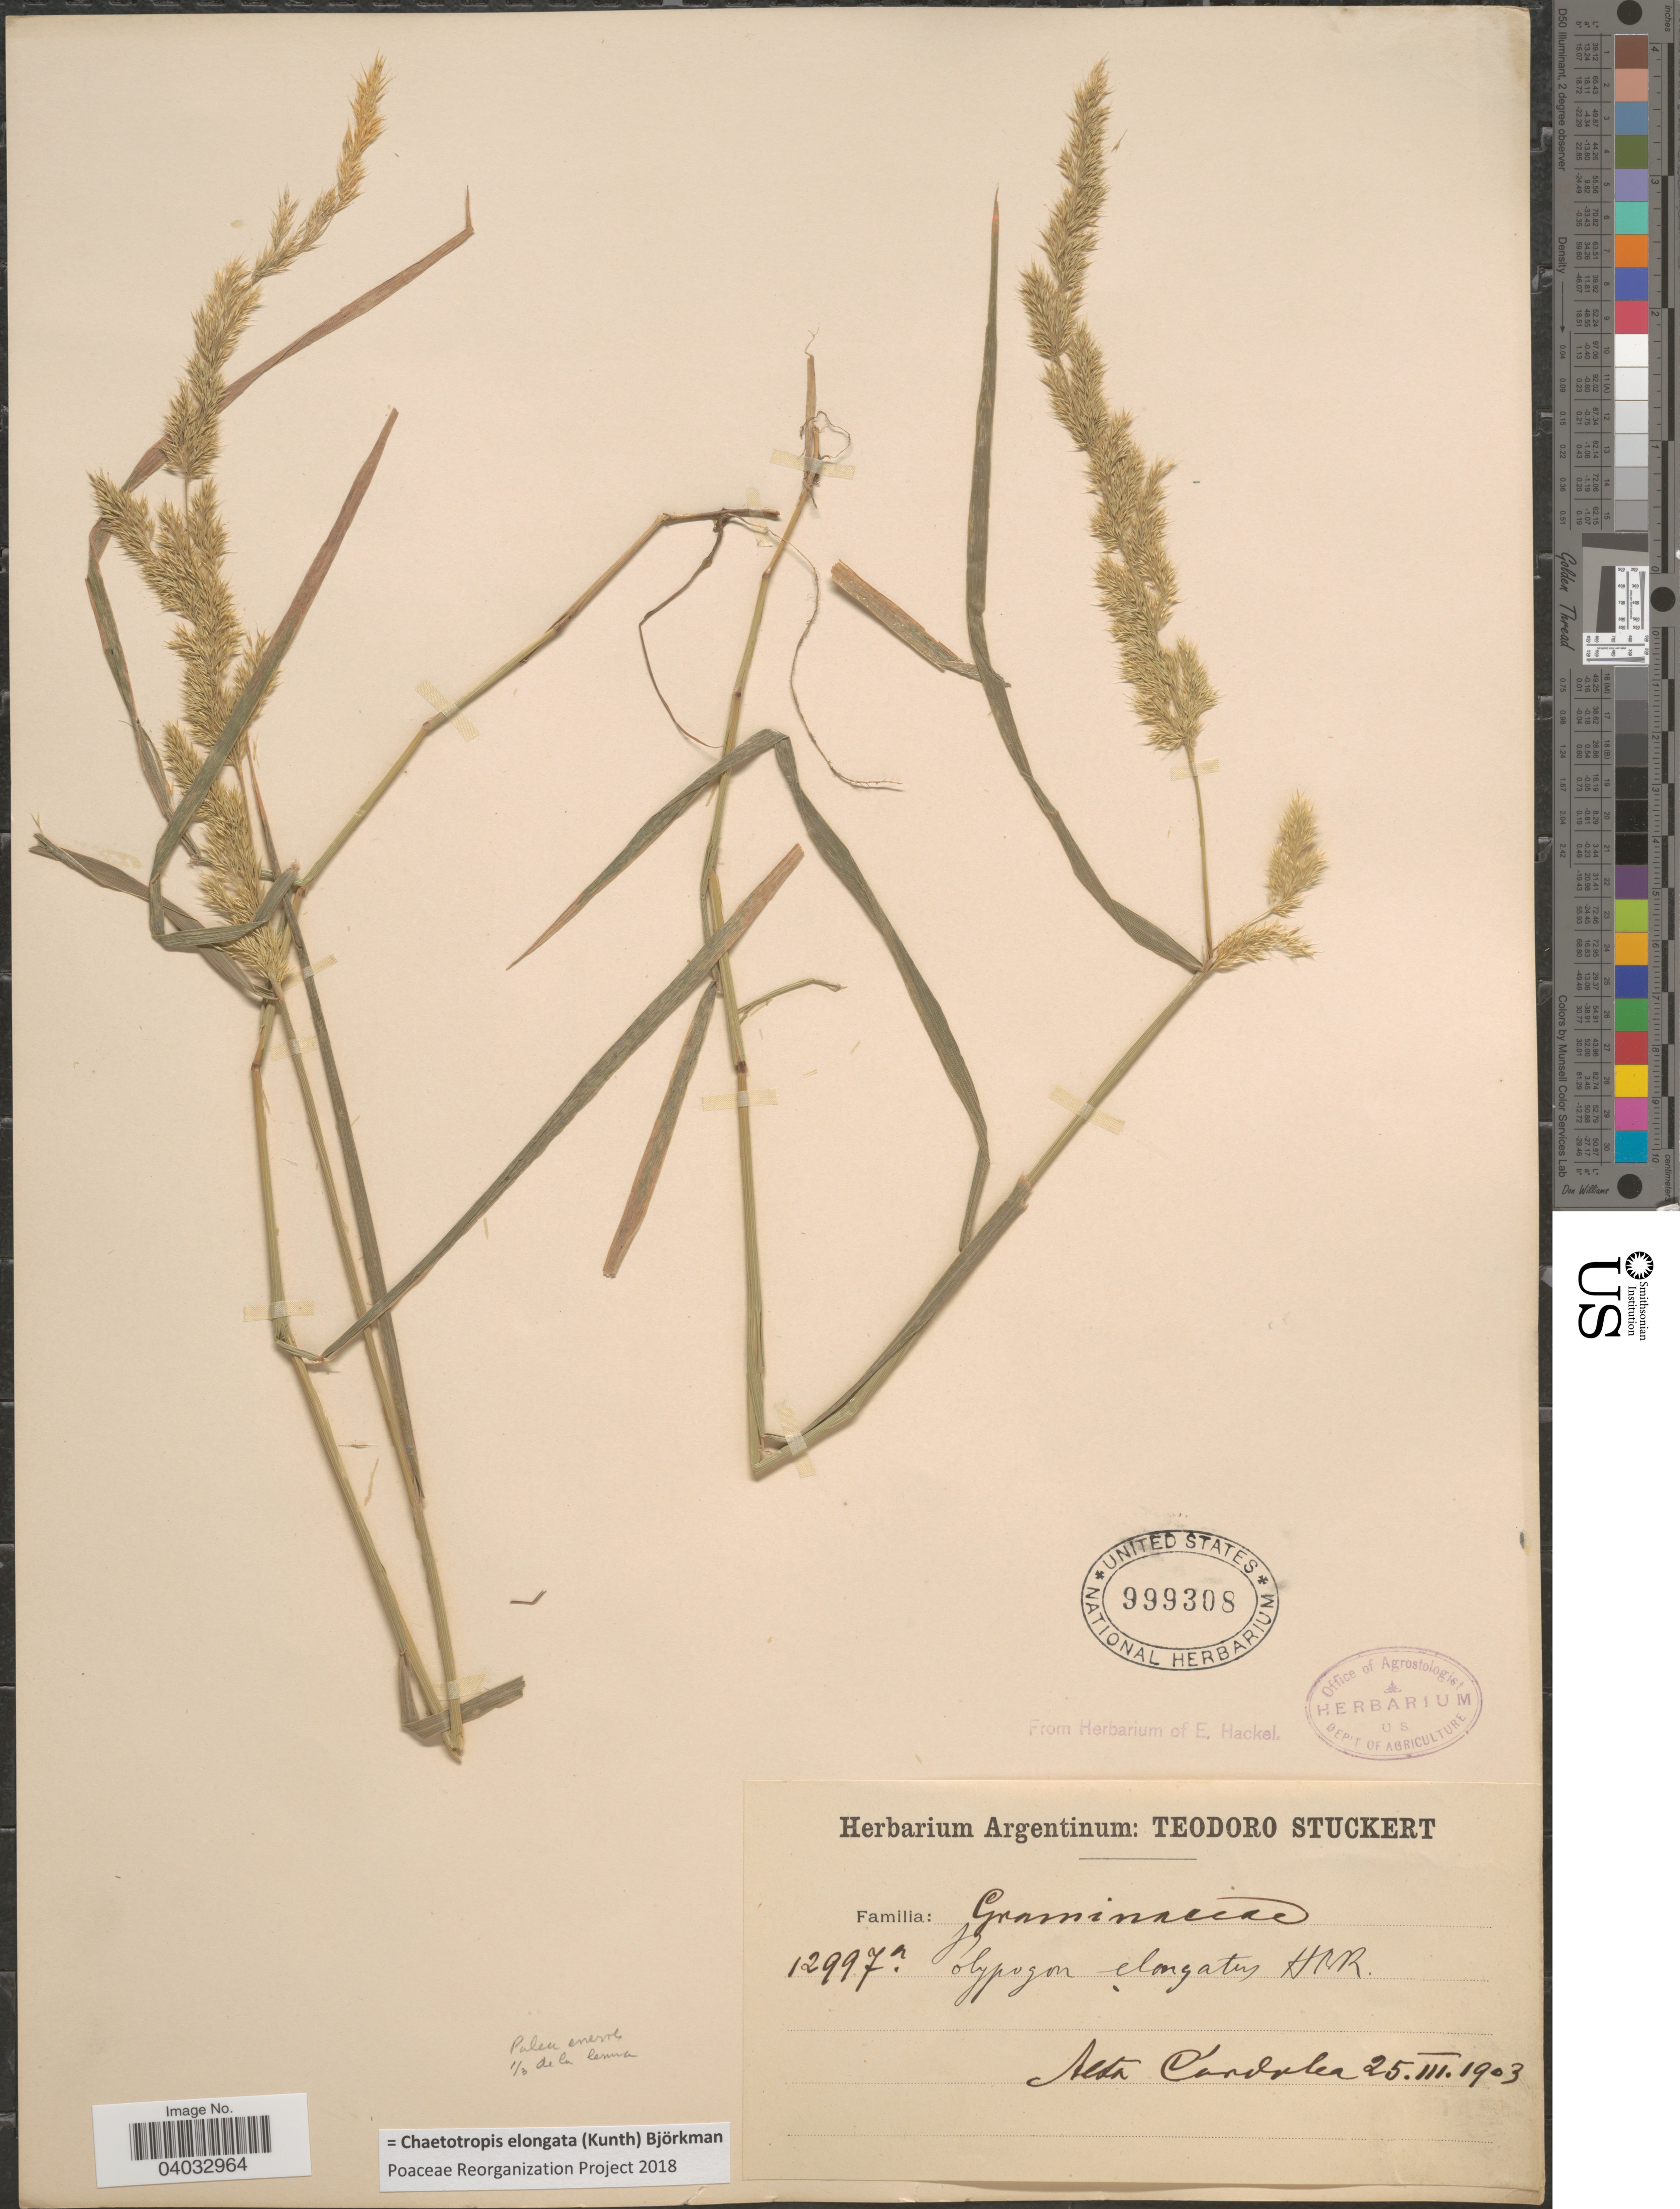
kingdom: Plantae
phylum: Tracheophyta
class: Liliopsida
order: Poales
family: Poaceae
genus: Chaetotropis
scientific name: Chaetotropis elongata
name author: (Kunth) Björkman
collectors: T. Stuckert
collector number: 12997a*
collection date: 1903-03-25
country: Argentina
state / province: Cordoba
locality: Alta Cordoba.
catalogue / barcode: US 999308